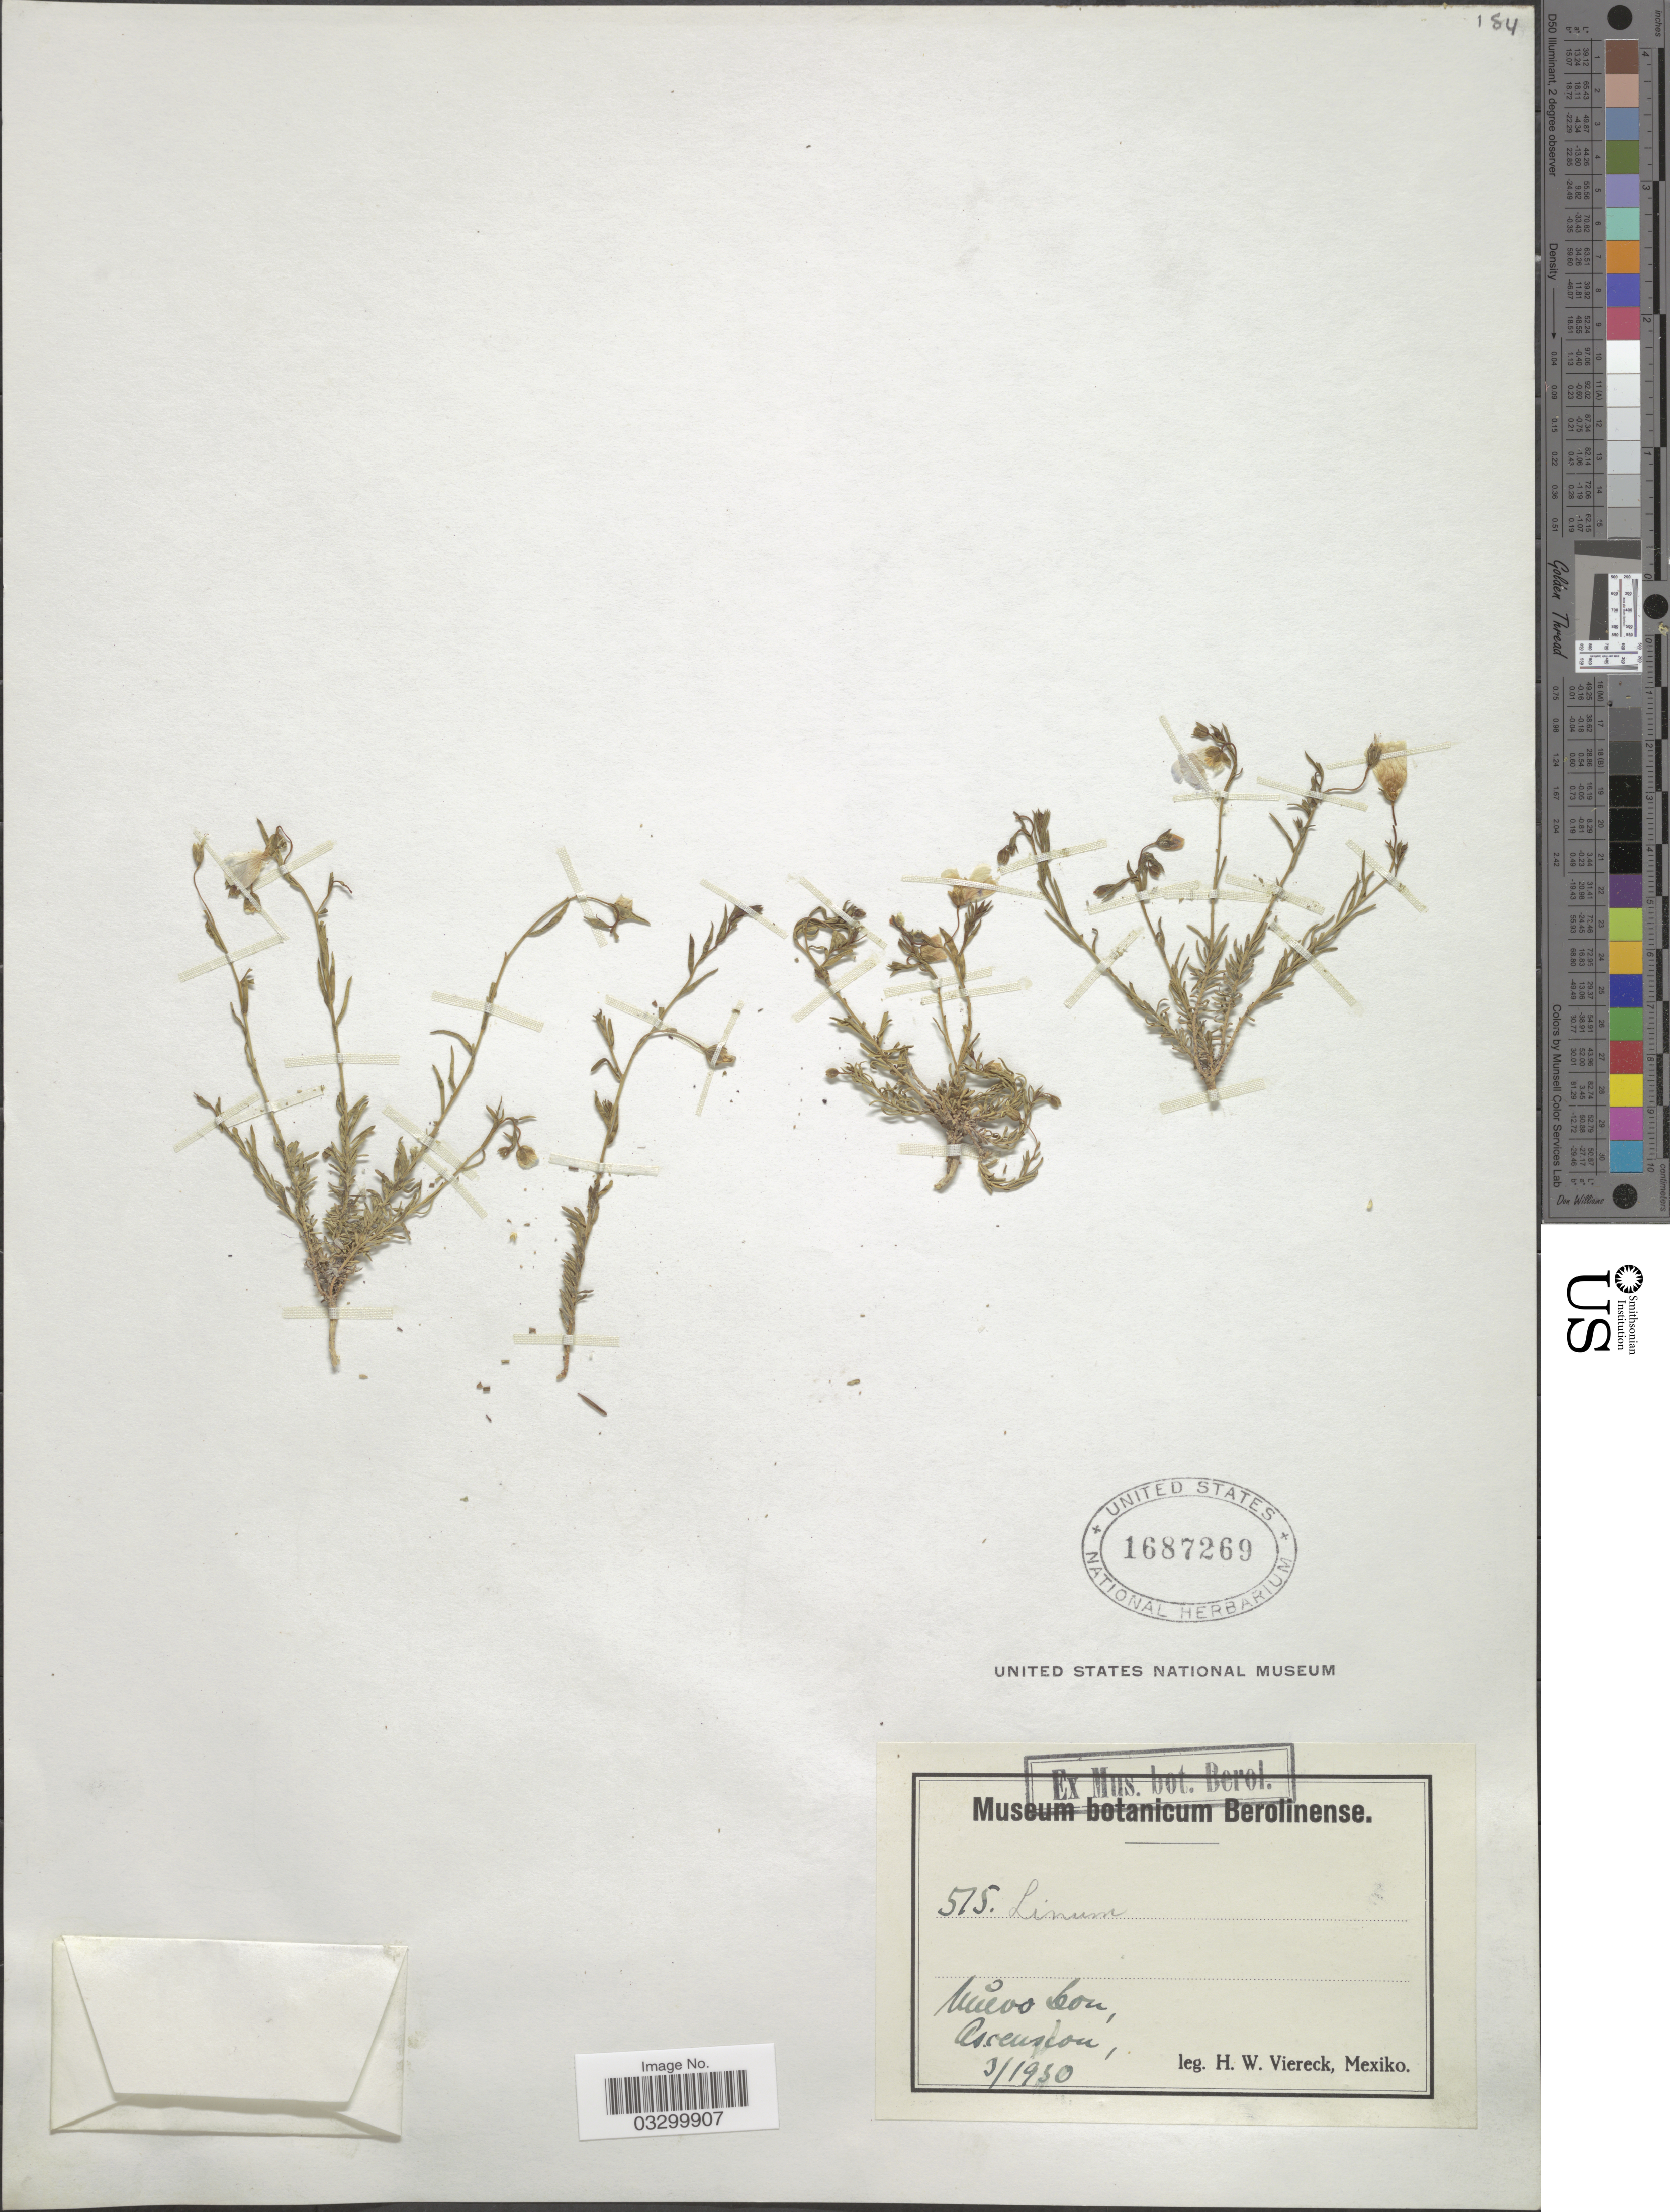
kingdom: Plantae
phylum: Tracheophyta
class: Magnoliopsida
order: Malpighiales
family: Linaceae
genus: Linum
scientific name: Linum sp.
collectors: H. W. Viereck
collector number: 515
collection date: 1930-03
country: Mexico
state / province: Nuevo León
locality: Ascension.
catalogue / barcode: US 1687269